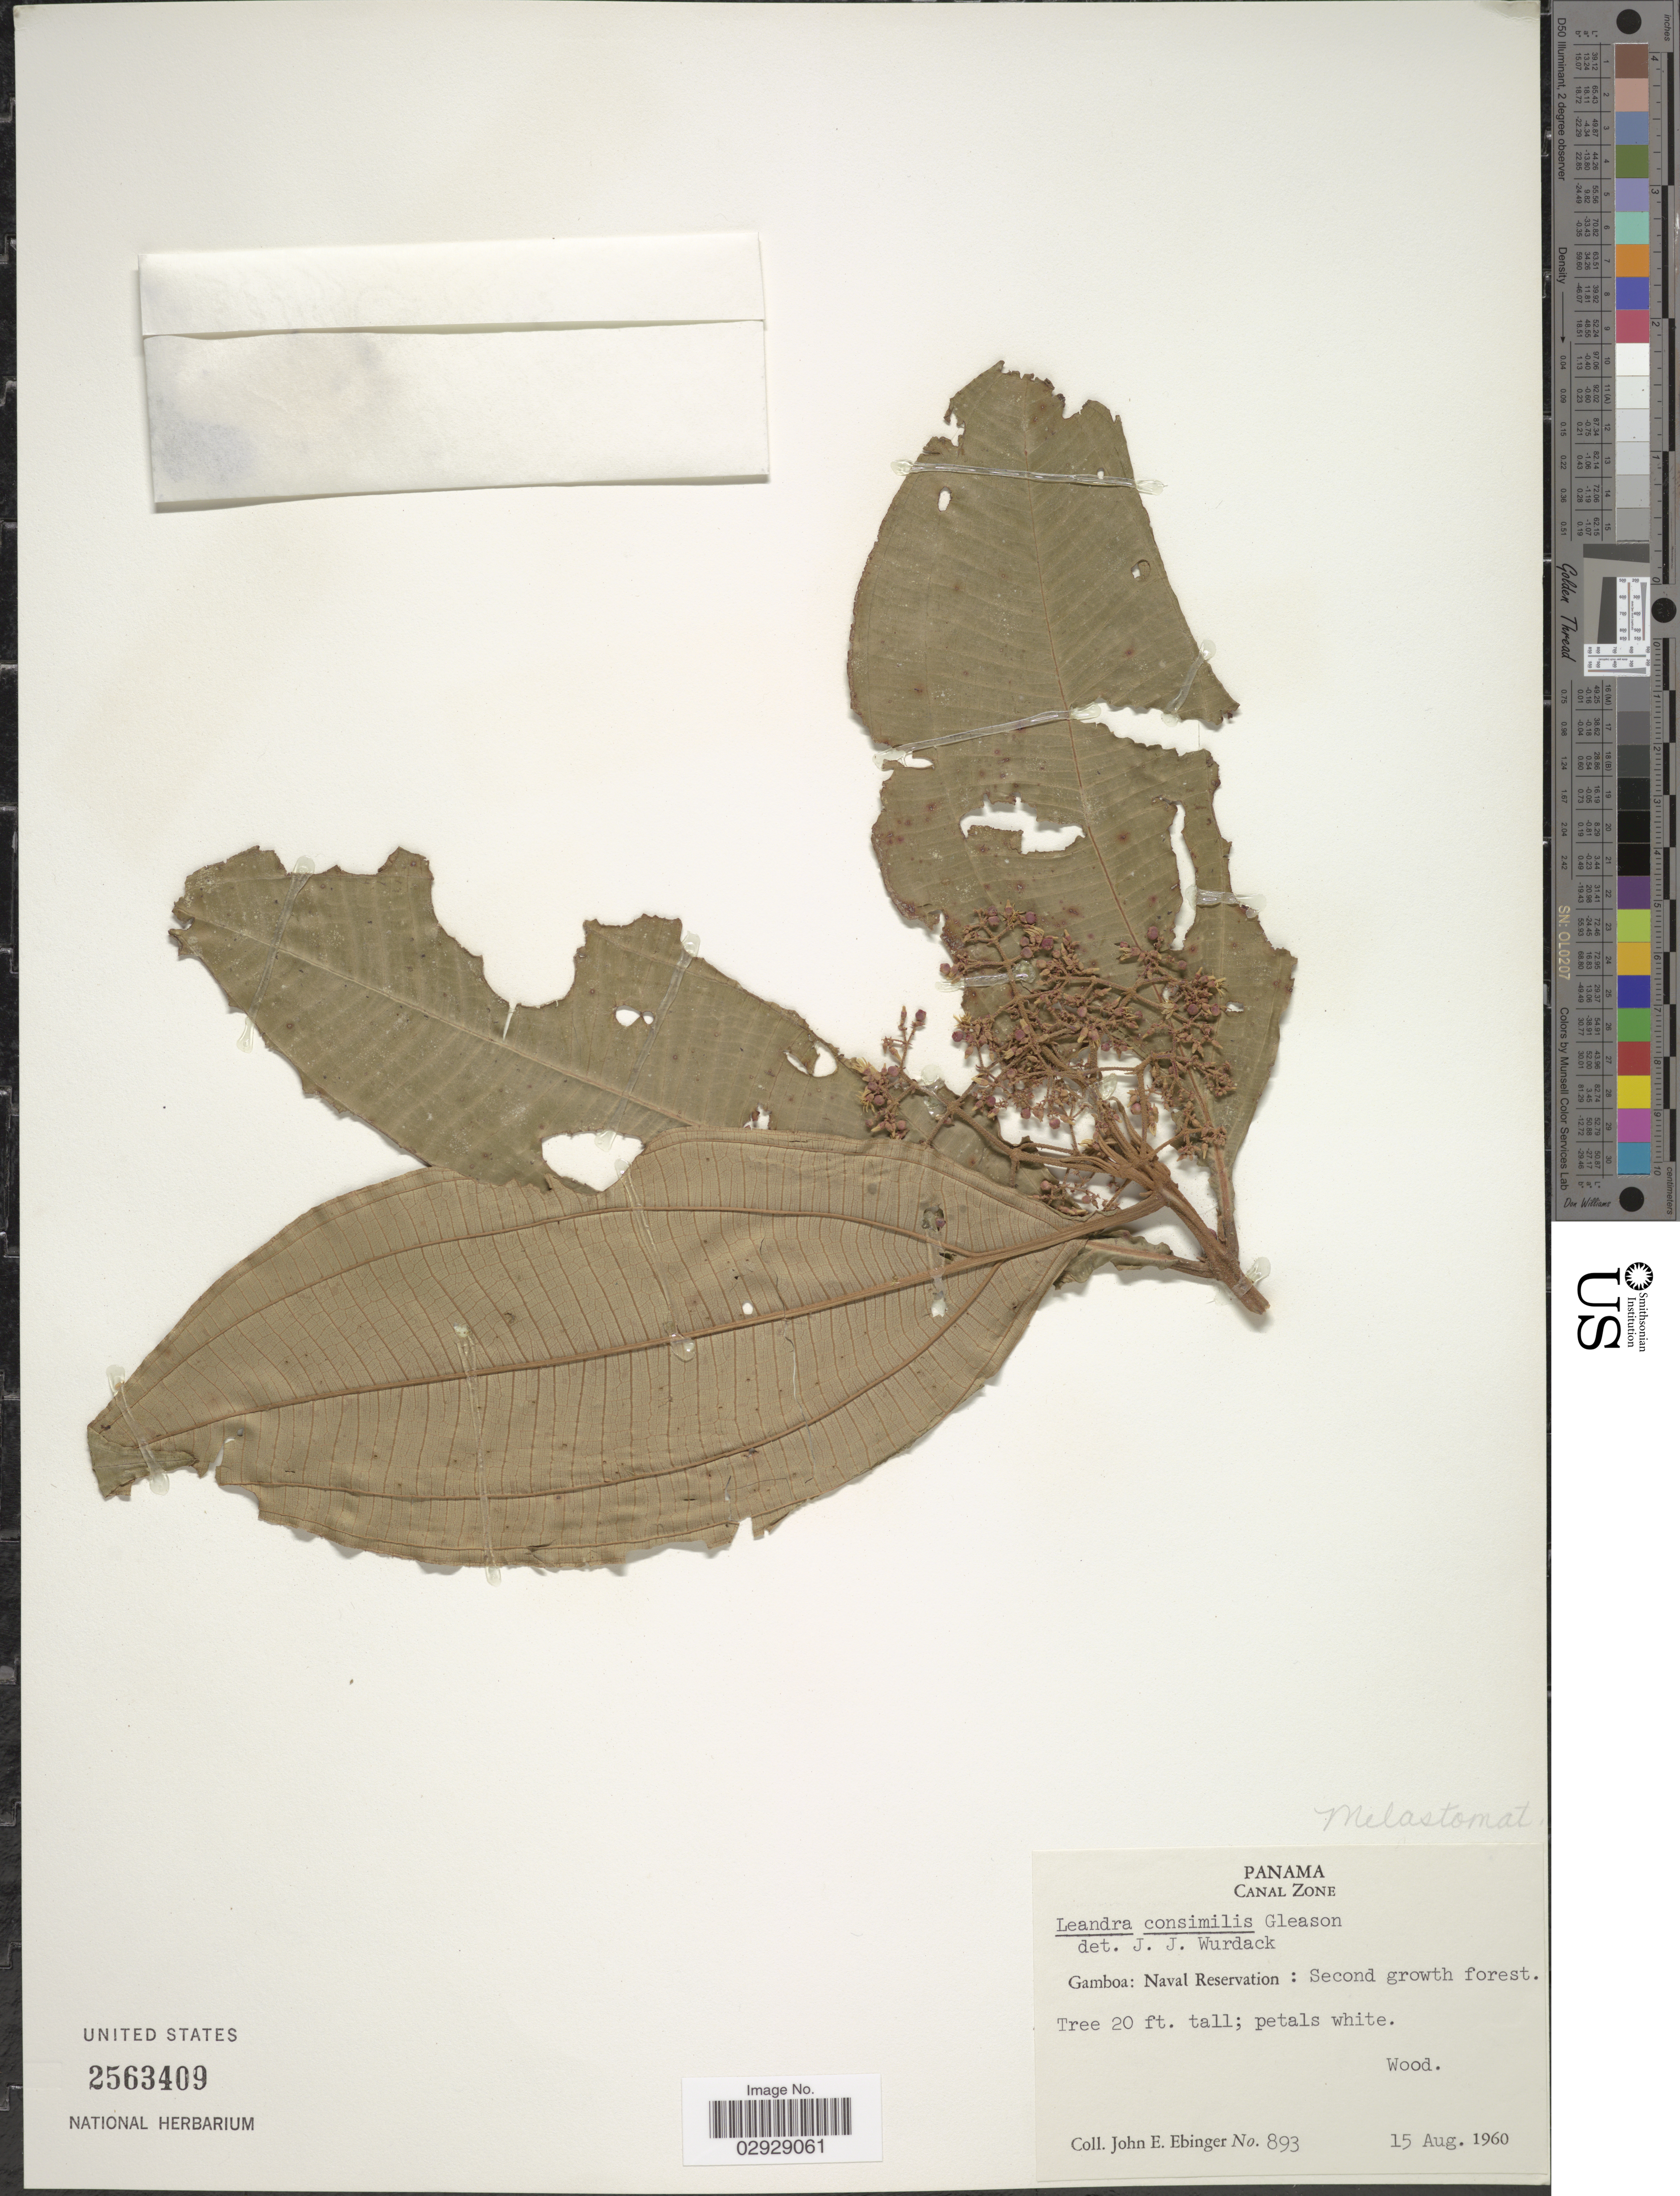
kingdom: Plantae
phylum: Tracheophyta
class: Magnoliopsida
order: Myrtales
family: Melastomataceae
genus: Leandra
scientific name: Leandra consimilis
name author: Gleason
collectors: J. Ebinger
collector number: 893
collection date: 1960-08-15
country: Panama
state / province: Colón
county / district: Canal Zone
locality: Canal Zone. Gamboa: Naval Reservation.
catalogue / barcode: US 2563409